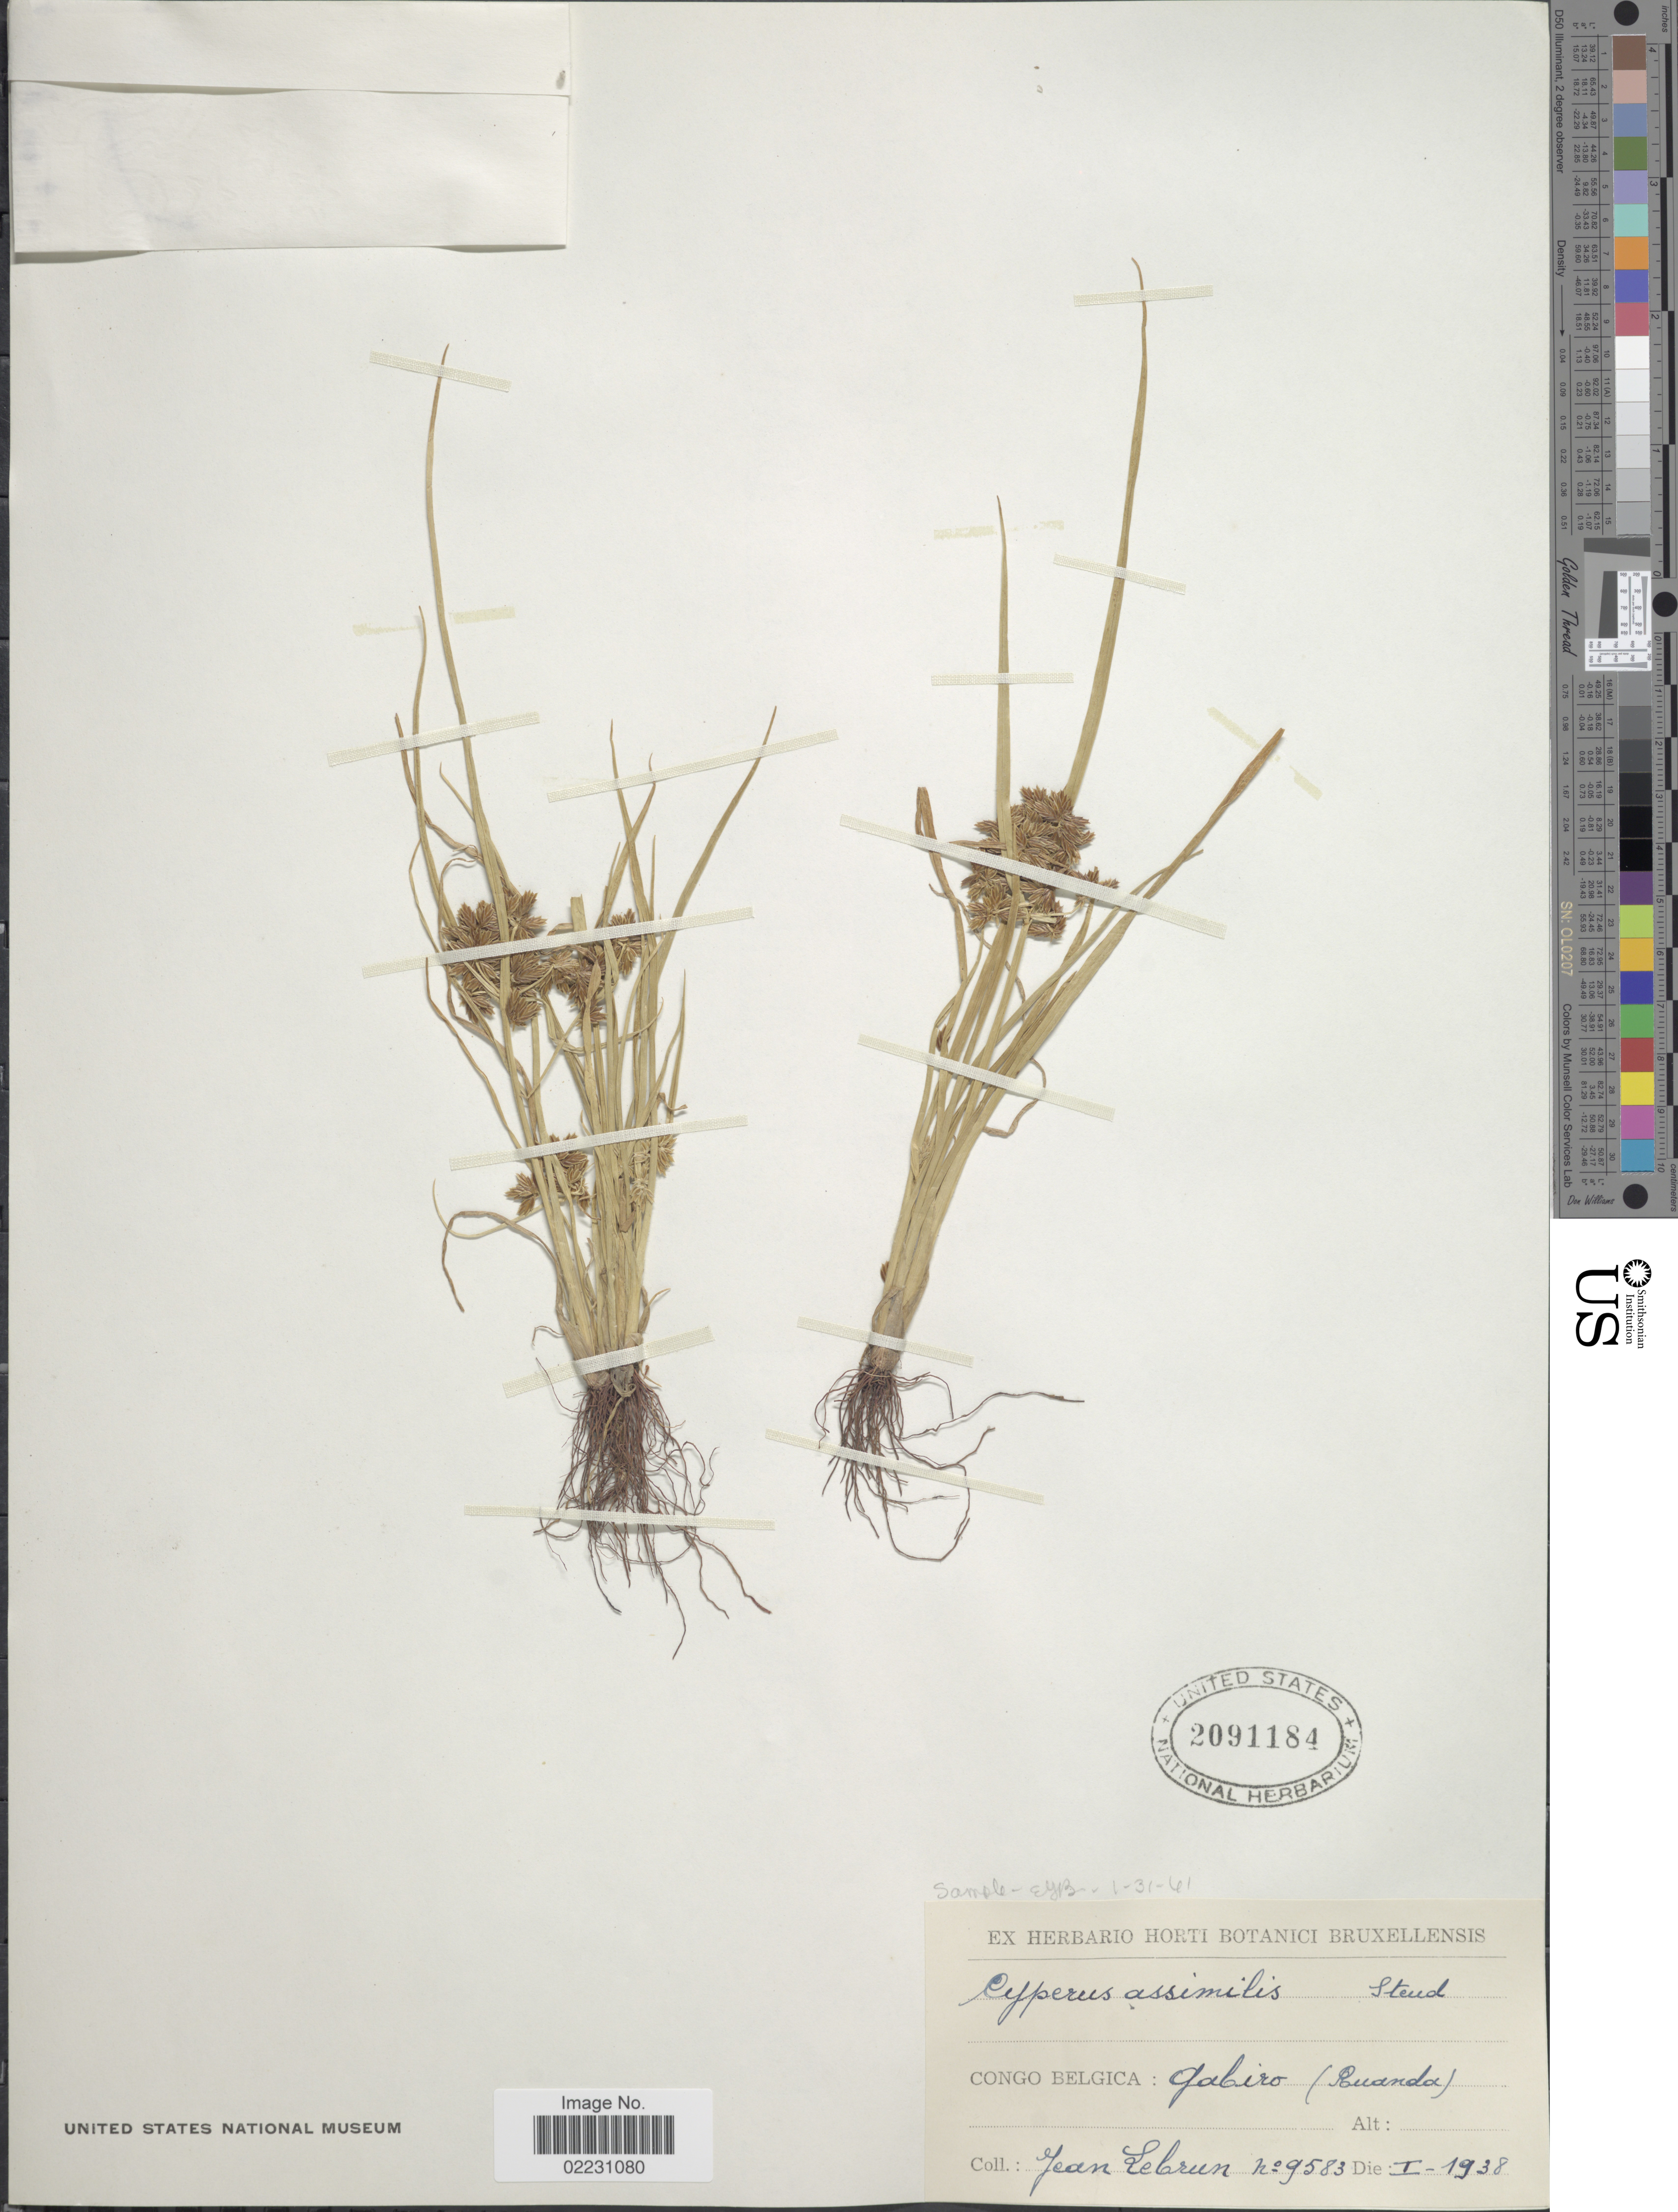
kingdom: Plantae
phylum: Tracheophyta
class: Liliopsida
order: Poales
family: Cyperaceae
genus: Cyperus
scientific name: Cyperus assimilis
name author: Steud.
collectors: J. A. Lebrun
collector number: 9583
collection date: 1938-01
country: Rwanda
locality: Congo Belgica: Gabiro (Ruanda).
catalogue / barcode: US 2091184